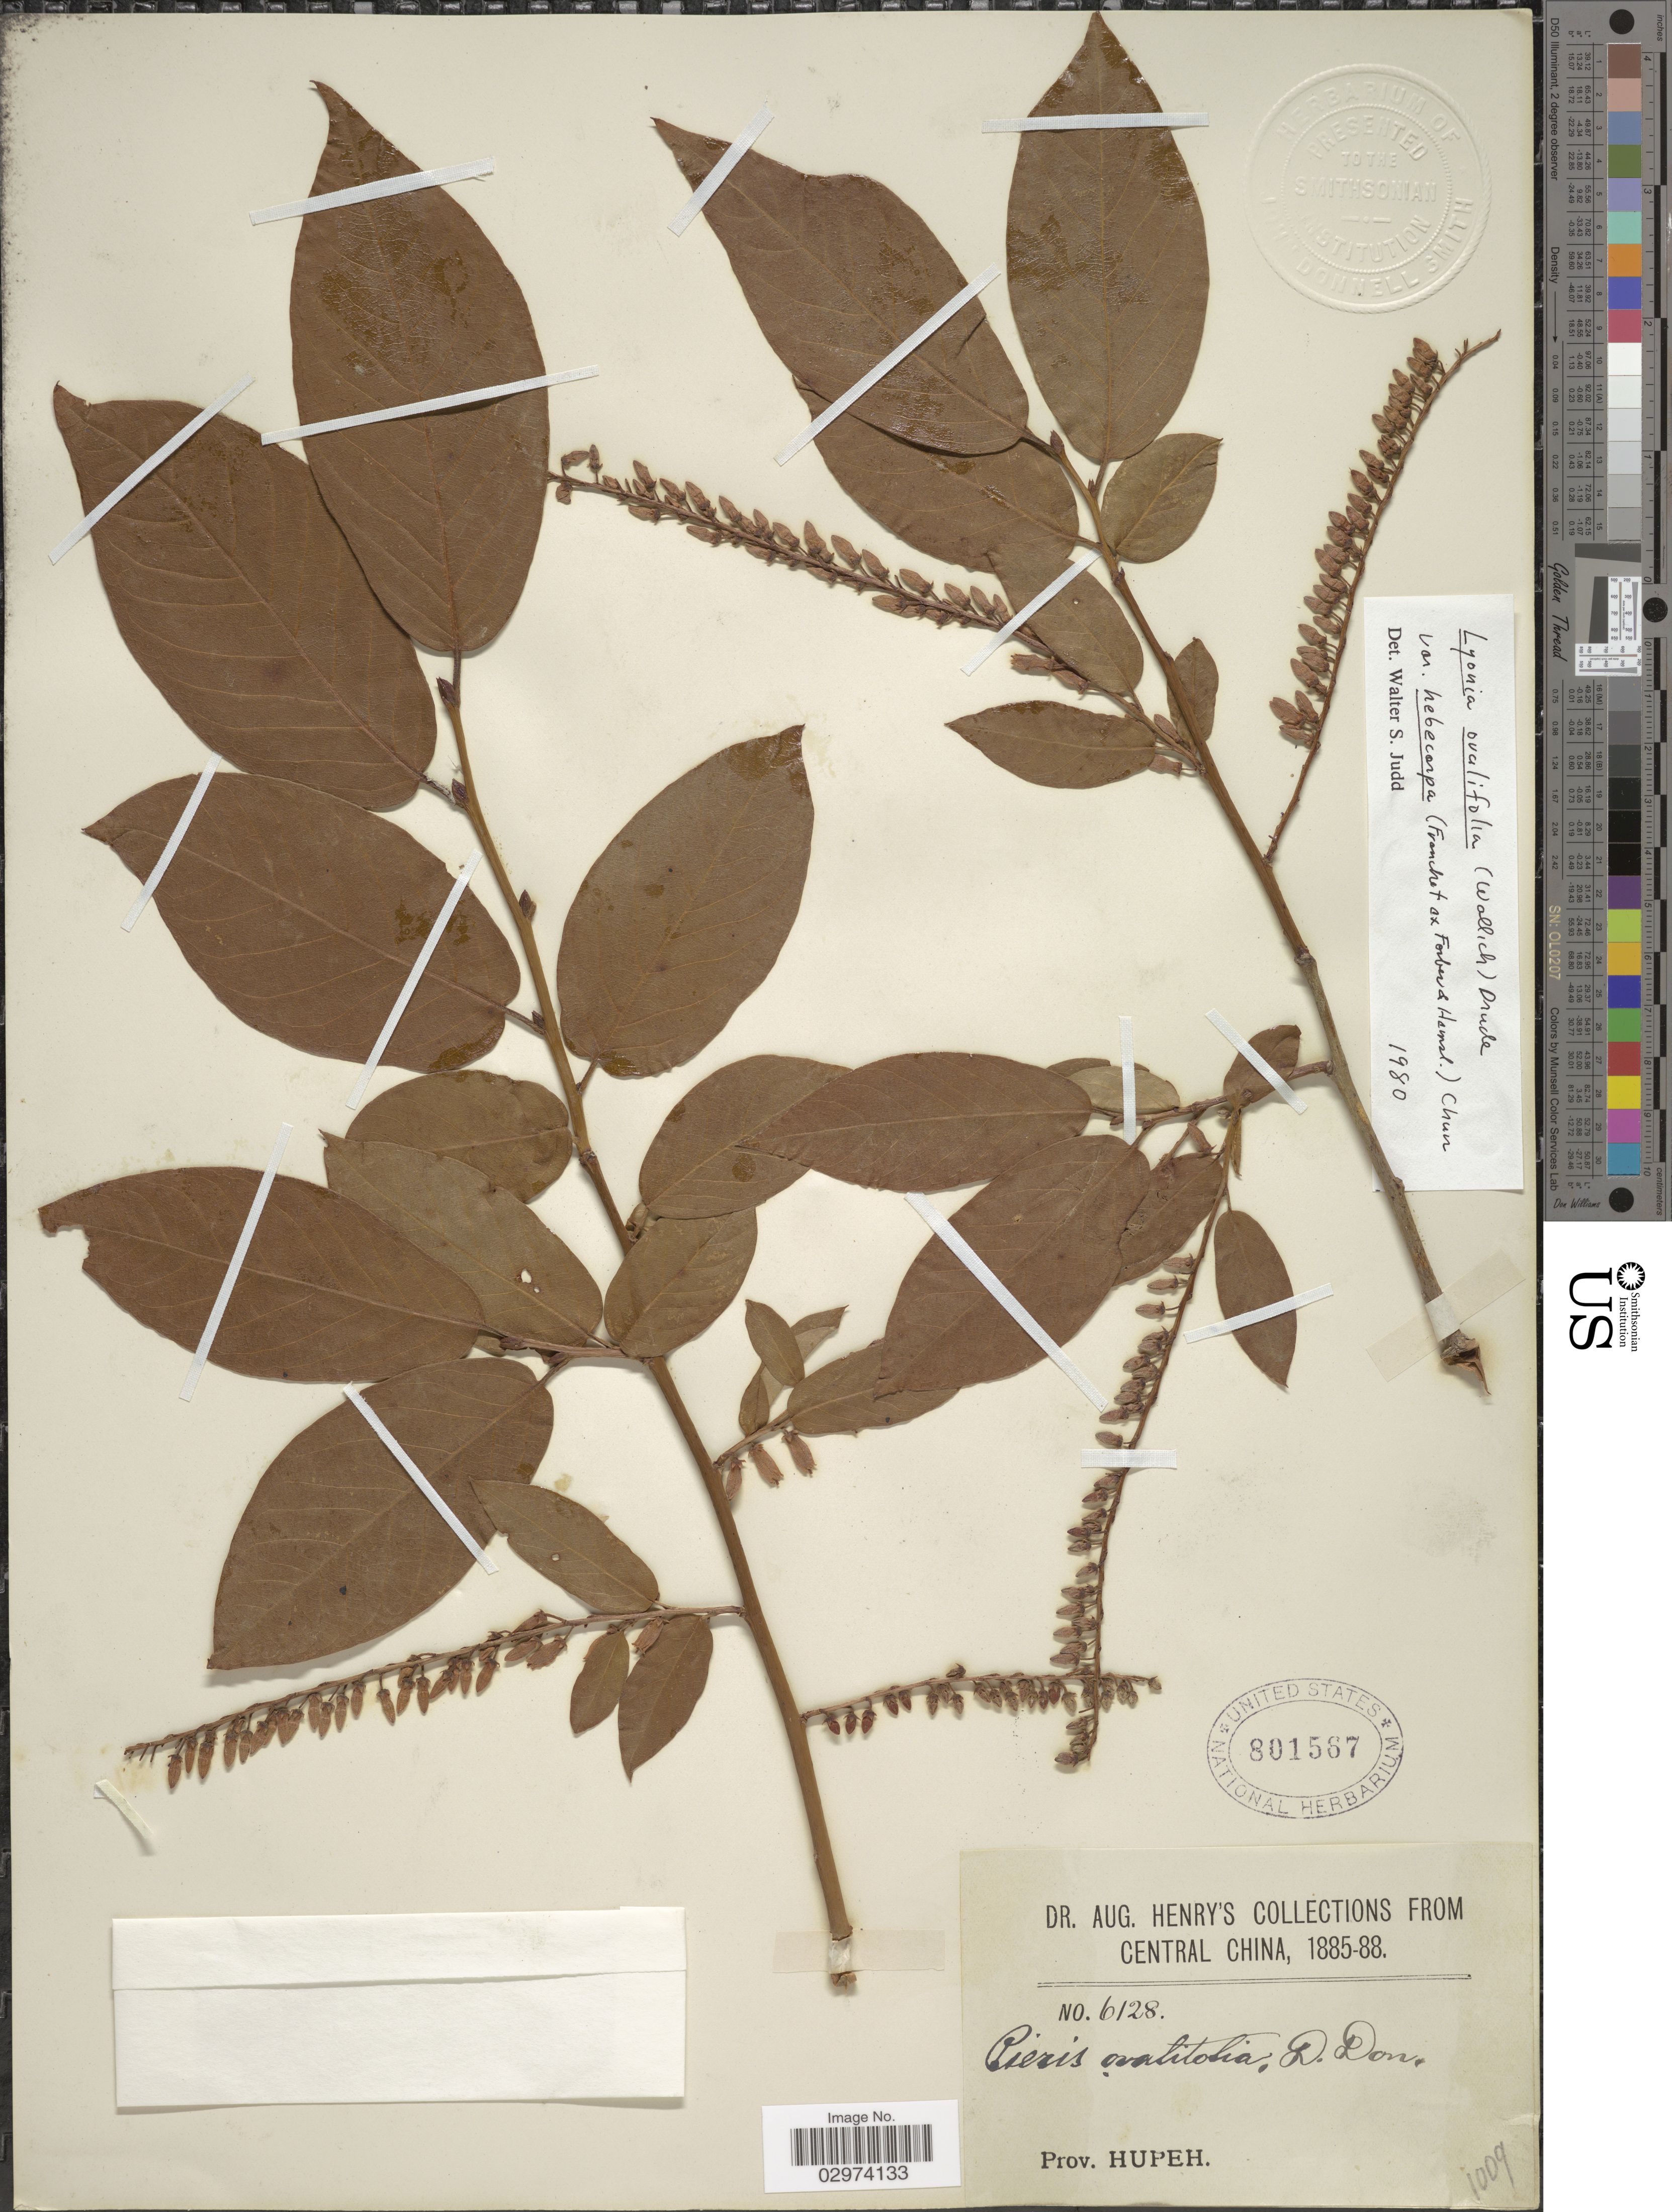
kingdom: Plantae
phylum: Tracheophyta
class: Magnoliopsida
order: Ericales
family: Ericaceae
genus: Lyonia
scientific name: Lyonia ovalifolia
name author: (Wall.) Drude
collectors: A. Henry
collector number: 6128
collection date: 1885/1888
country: China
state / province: Hubei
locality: Central China. Prov. Hupeh.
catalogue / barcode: US 801567